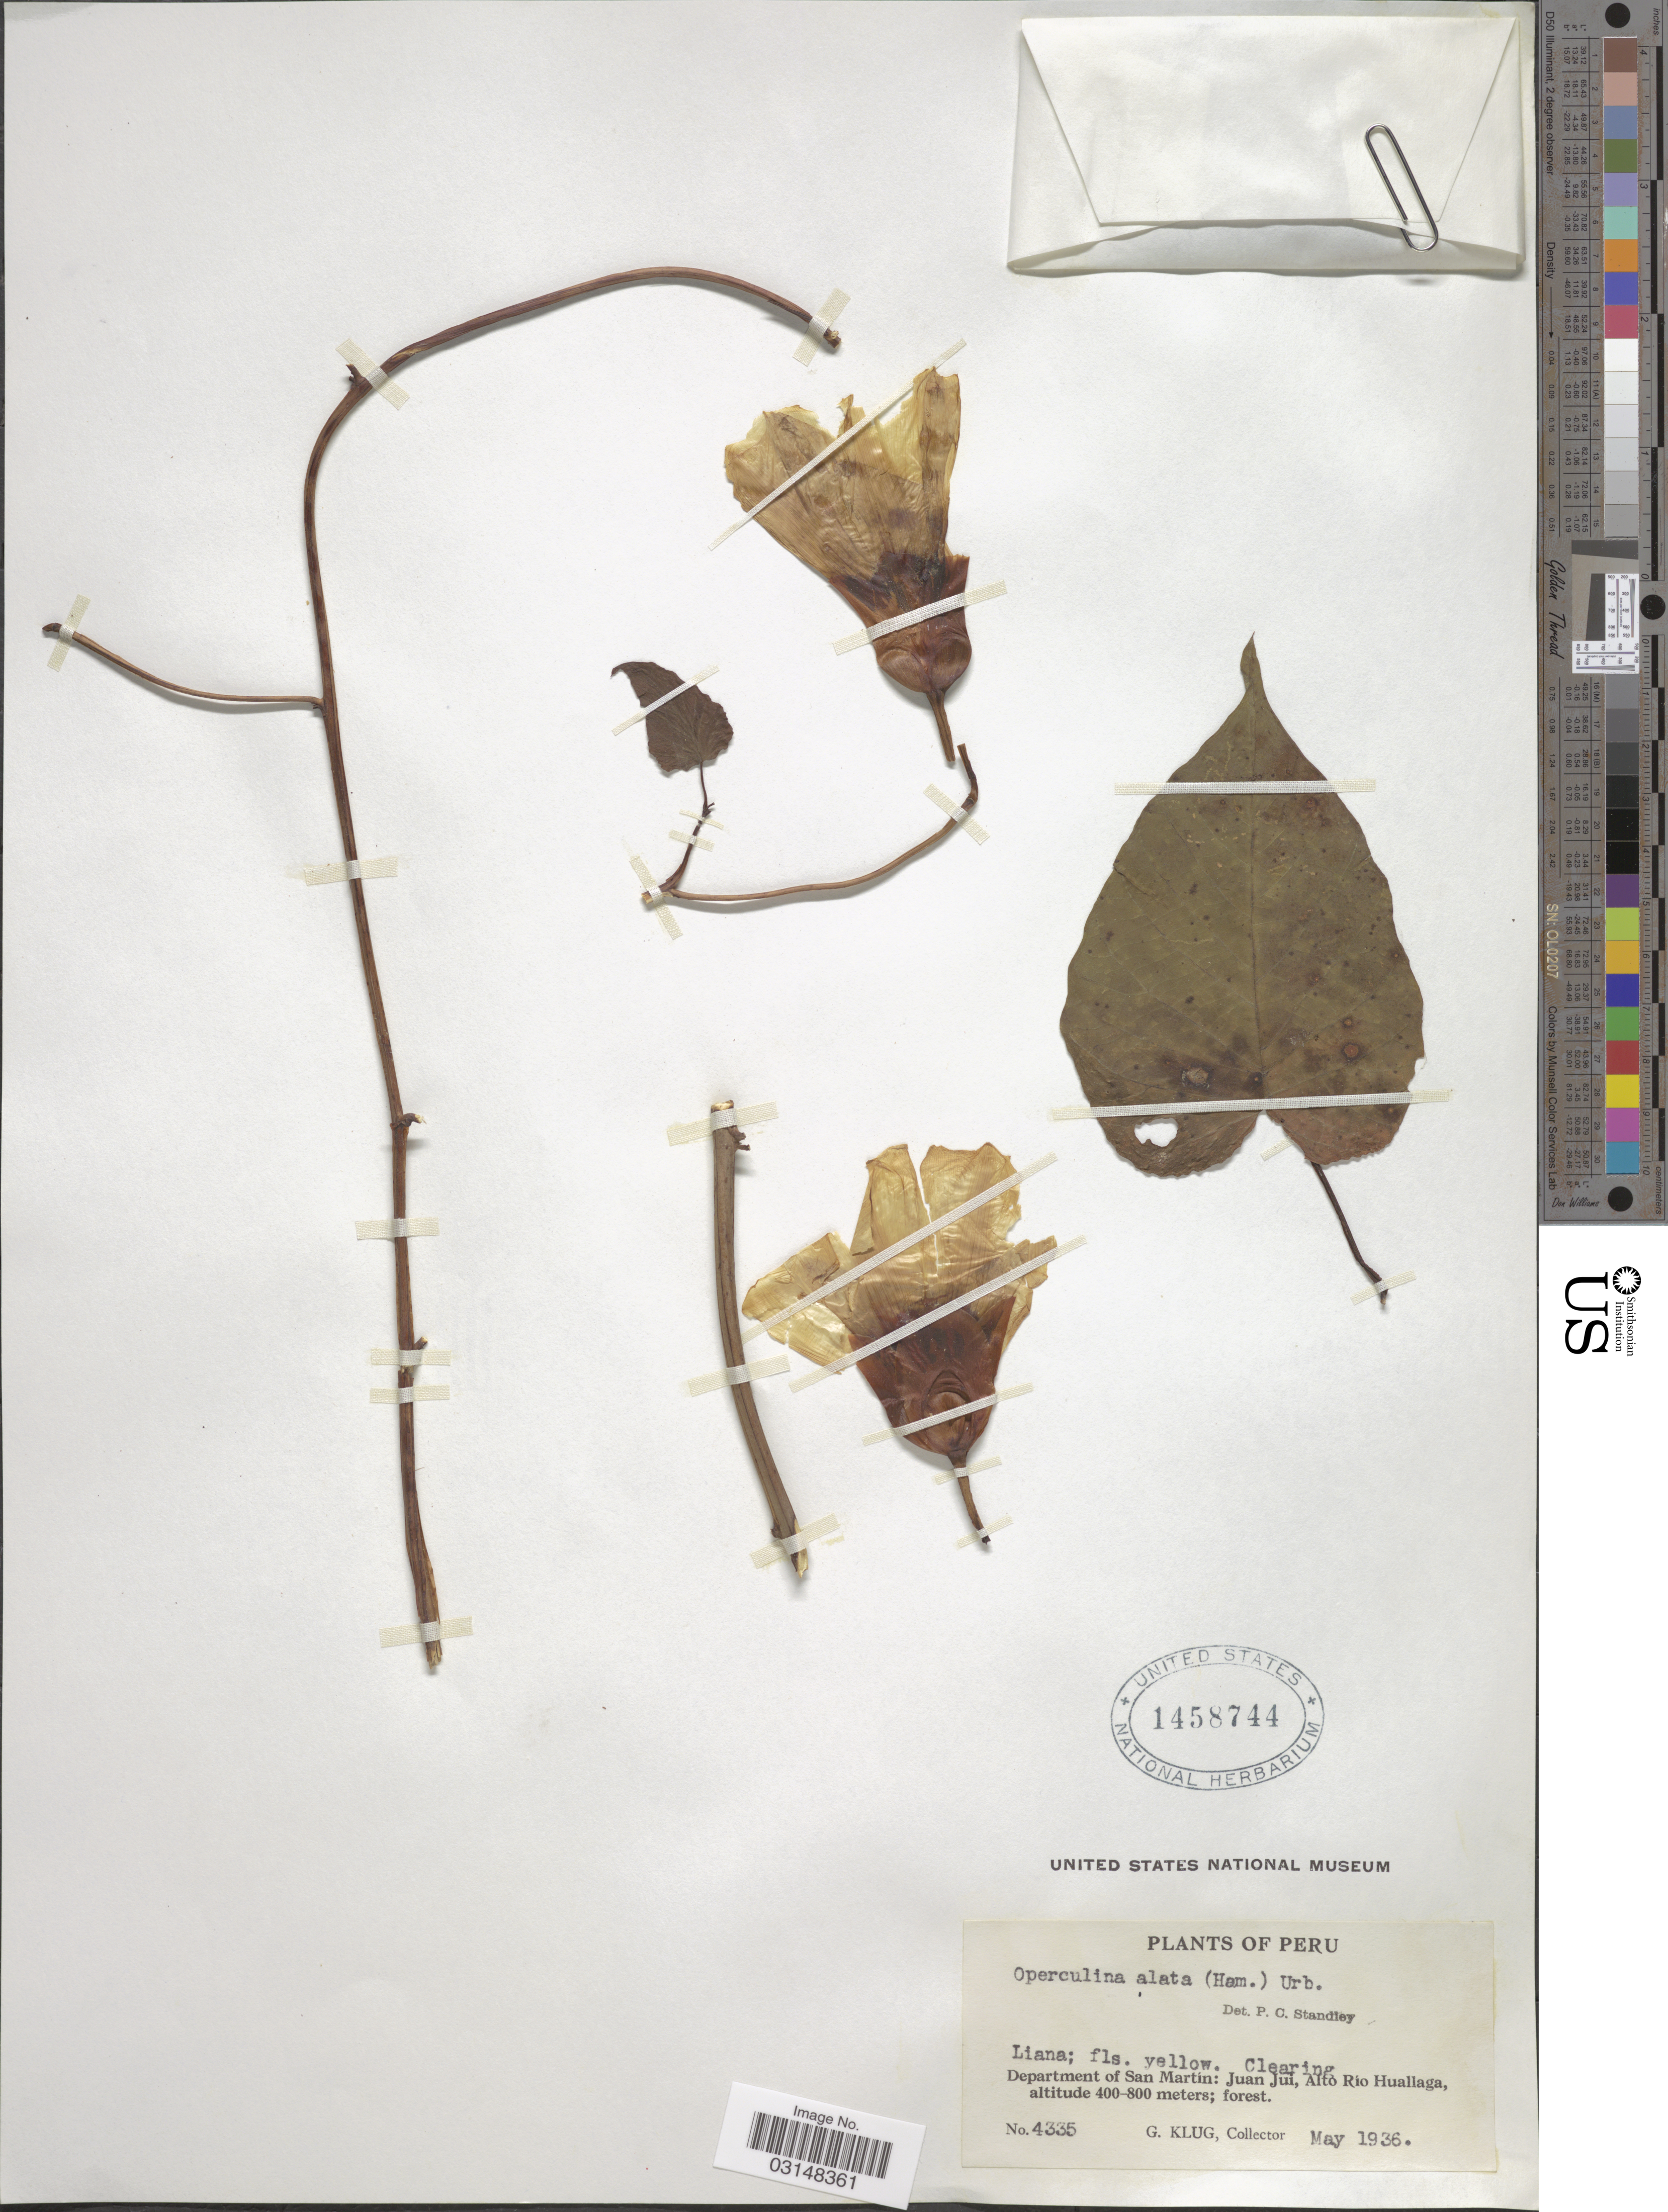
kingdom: Plantae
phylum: Tracheophyta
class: Magnoliopsida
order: Solanales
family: Convolvulaceae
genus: Operculina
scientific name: Operculina alata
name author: (Ham.) Urb.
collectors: G. Klug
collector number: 4335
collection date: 1936-05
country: Peru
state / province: San Martín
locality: Department of San Martín: Juan Jui, Alto Río Huallaga.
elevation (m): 400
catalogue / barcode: US 1458744